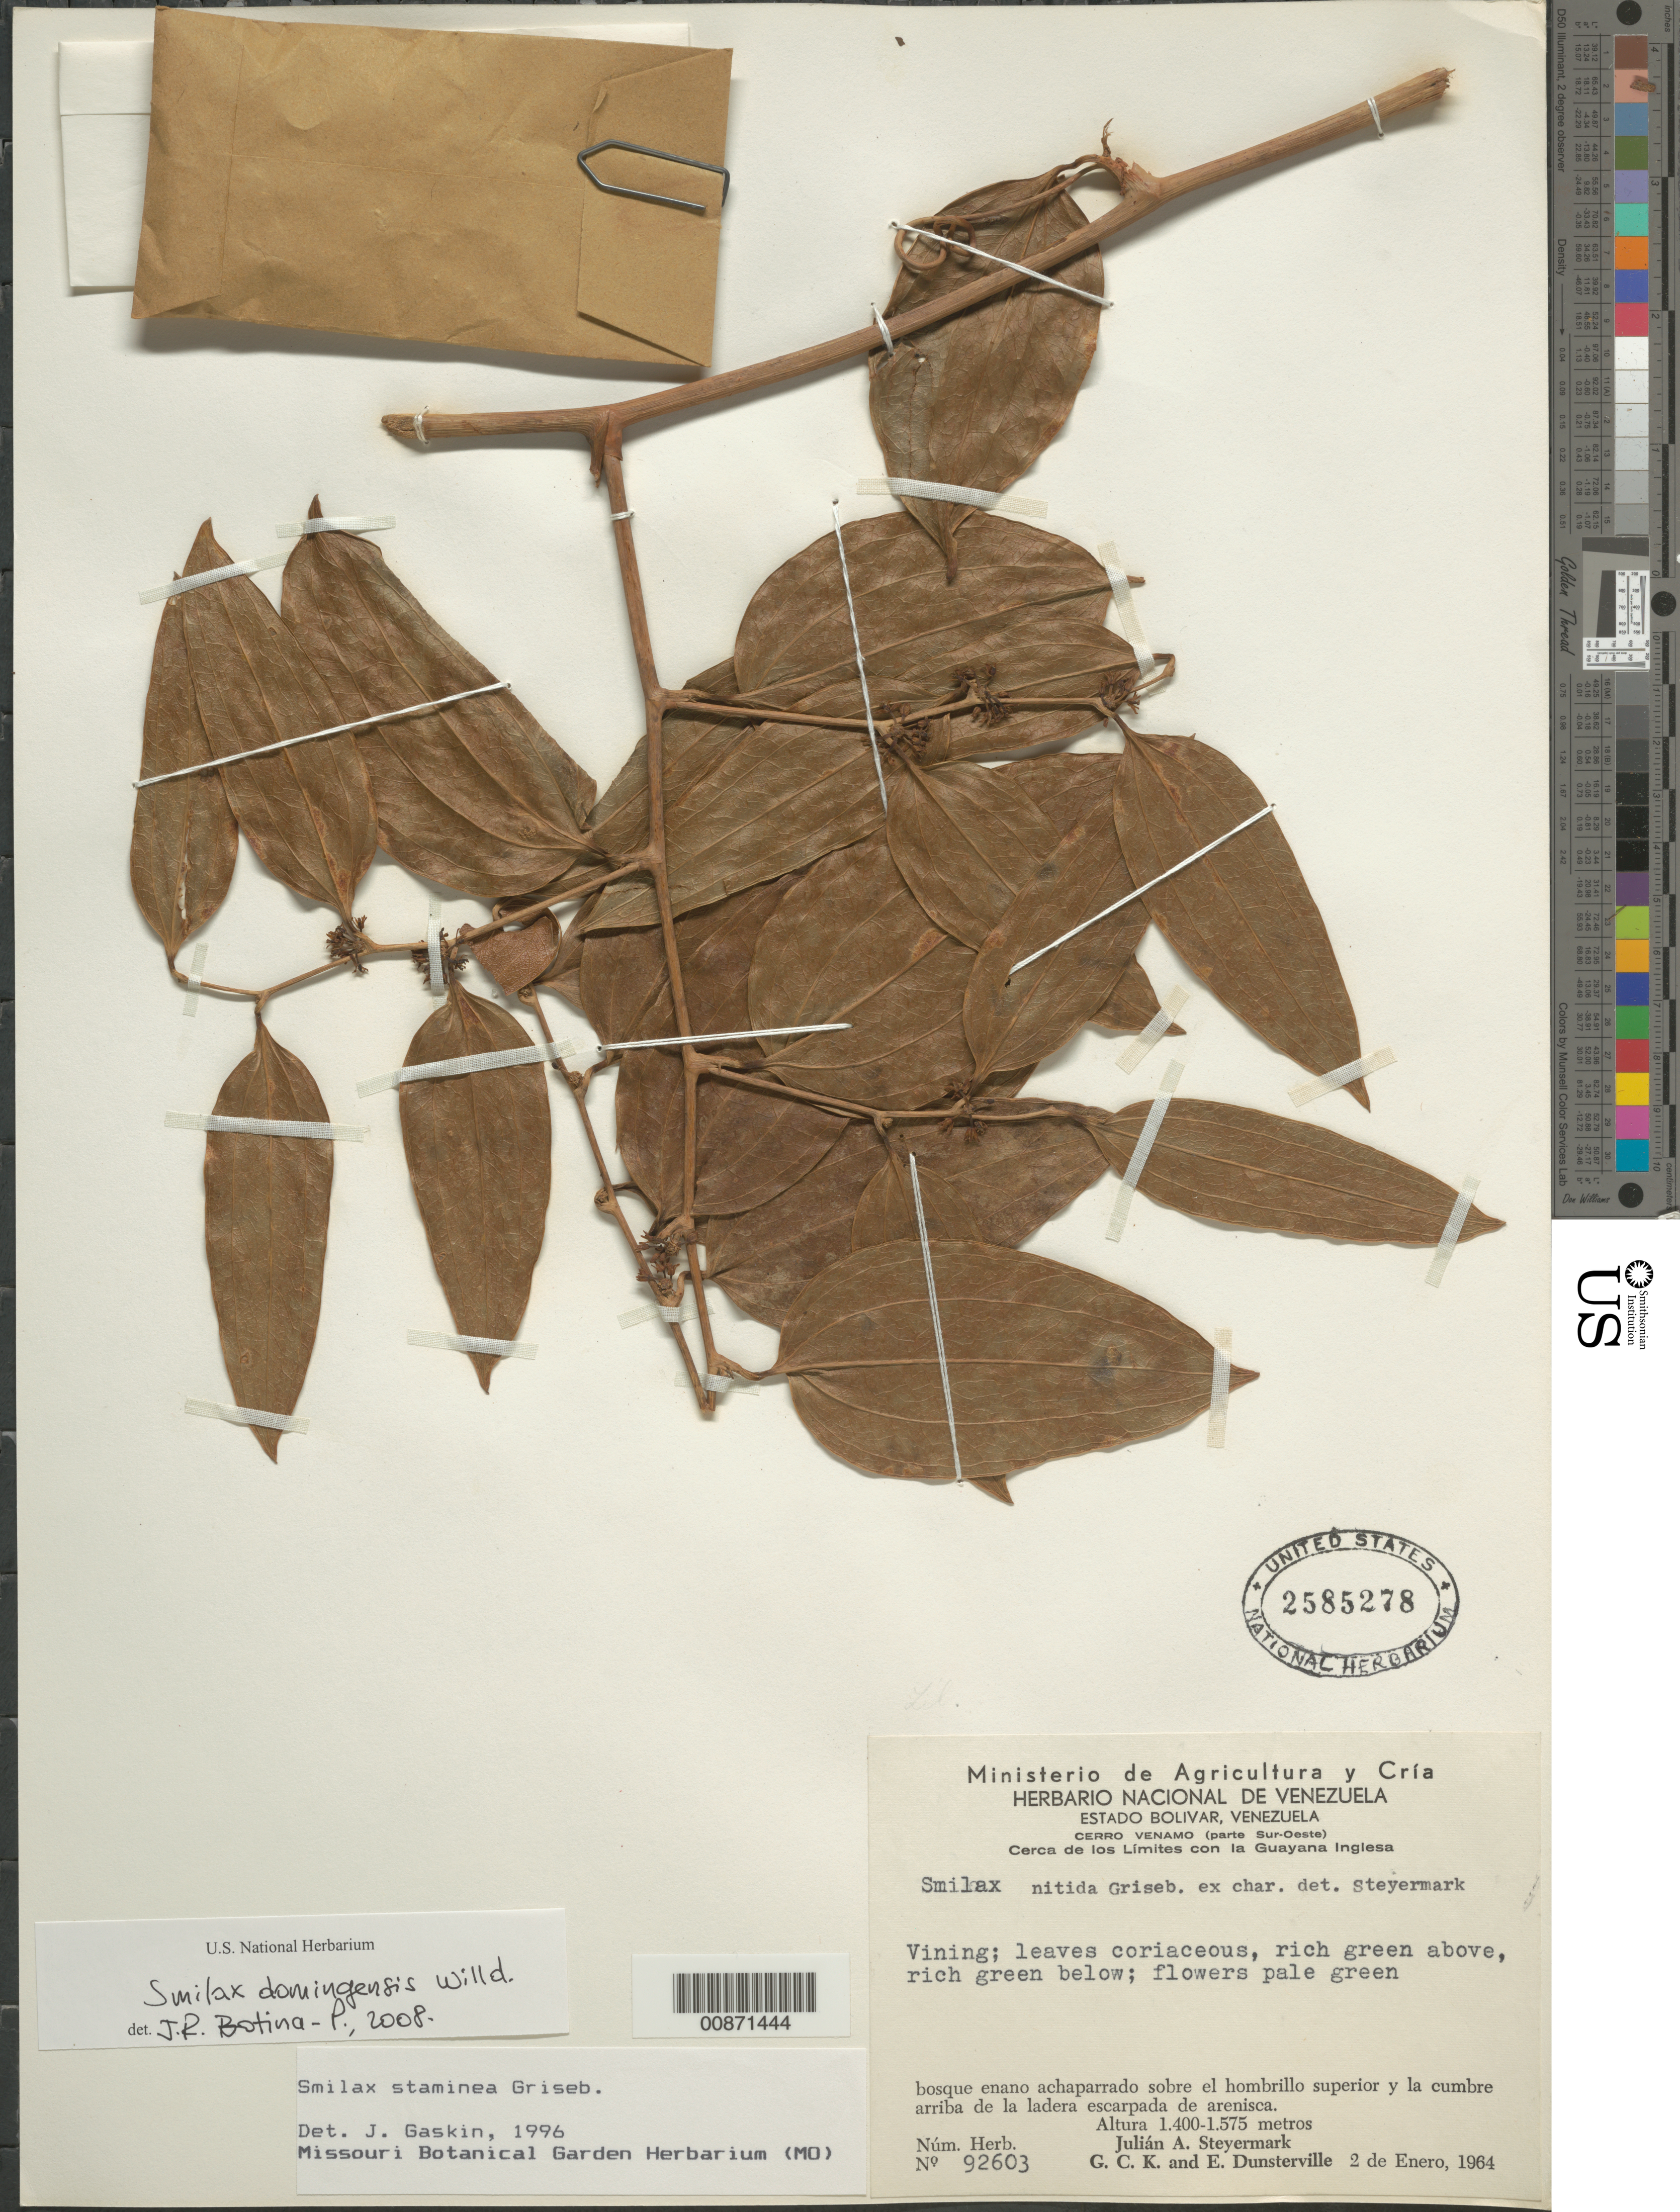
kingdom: Plantae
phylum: Tracheophyta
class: Liliopsida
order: Liliales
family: Smilacaceae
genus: Smilax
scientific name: Smilax domingensis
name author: Willd.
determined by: Botina-P., J. R.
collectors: J. Steyermark, G. C. K. Dunsterville & E. Dunsterville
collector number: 92603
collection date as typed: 2-Jan-64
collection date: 1964-01-02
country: Venezuela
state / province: Bolívar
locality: Cerro Venamo, parte Sur-Oeste, cerca de los limites con Guayana Inglesa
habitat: Bosque enano achaparrado sobre el hombrillo superior y la cumbre arriba de la ladera escarpada de arenisca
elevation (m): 1400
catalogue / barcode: US 2585278